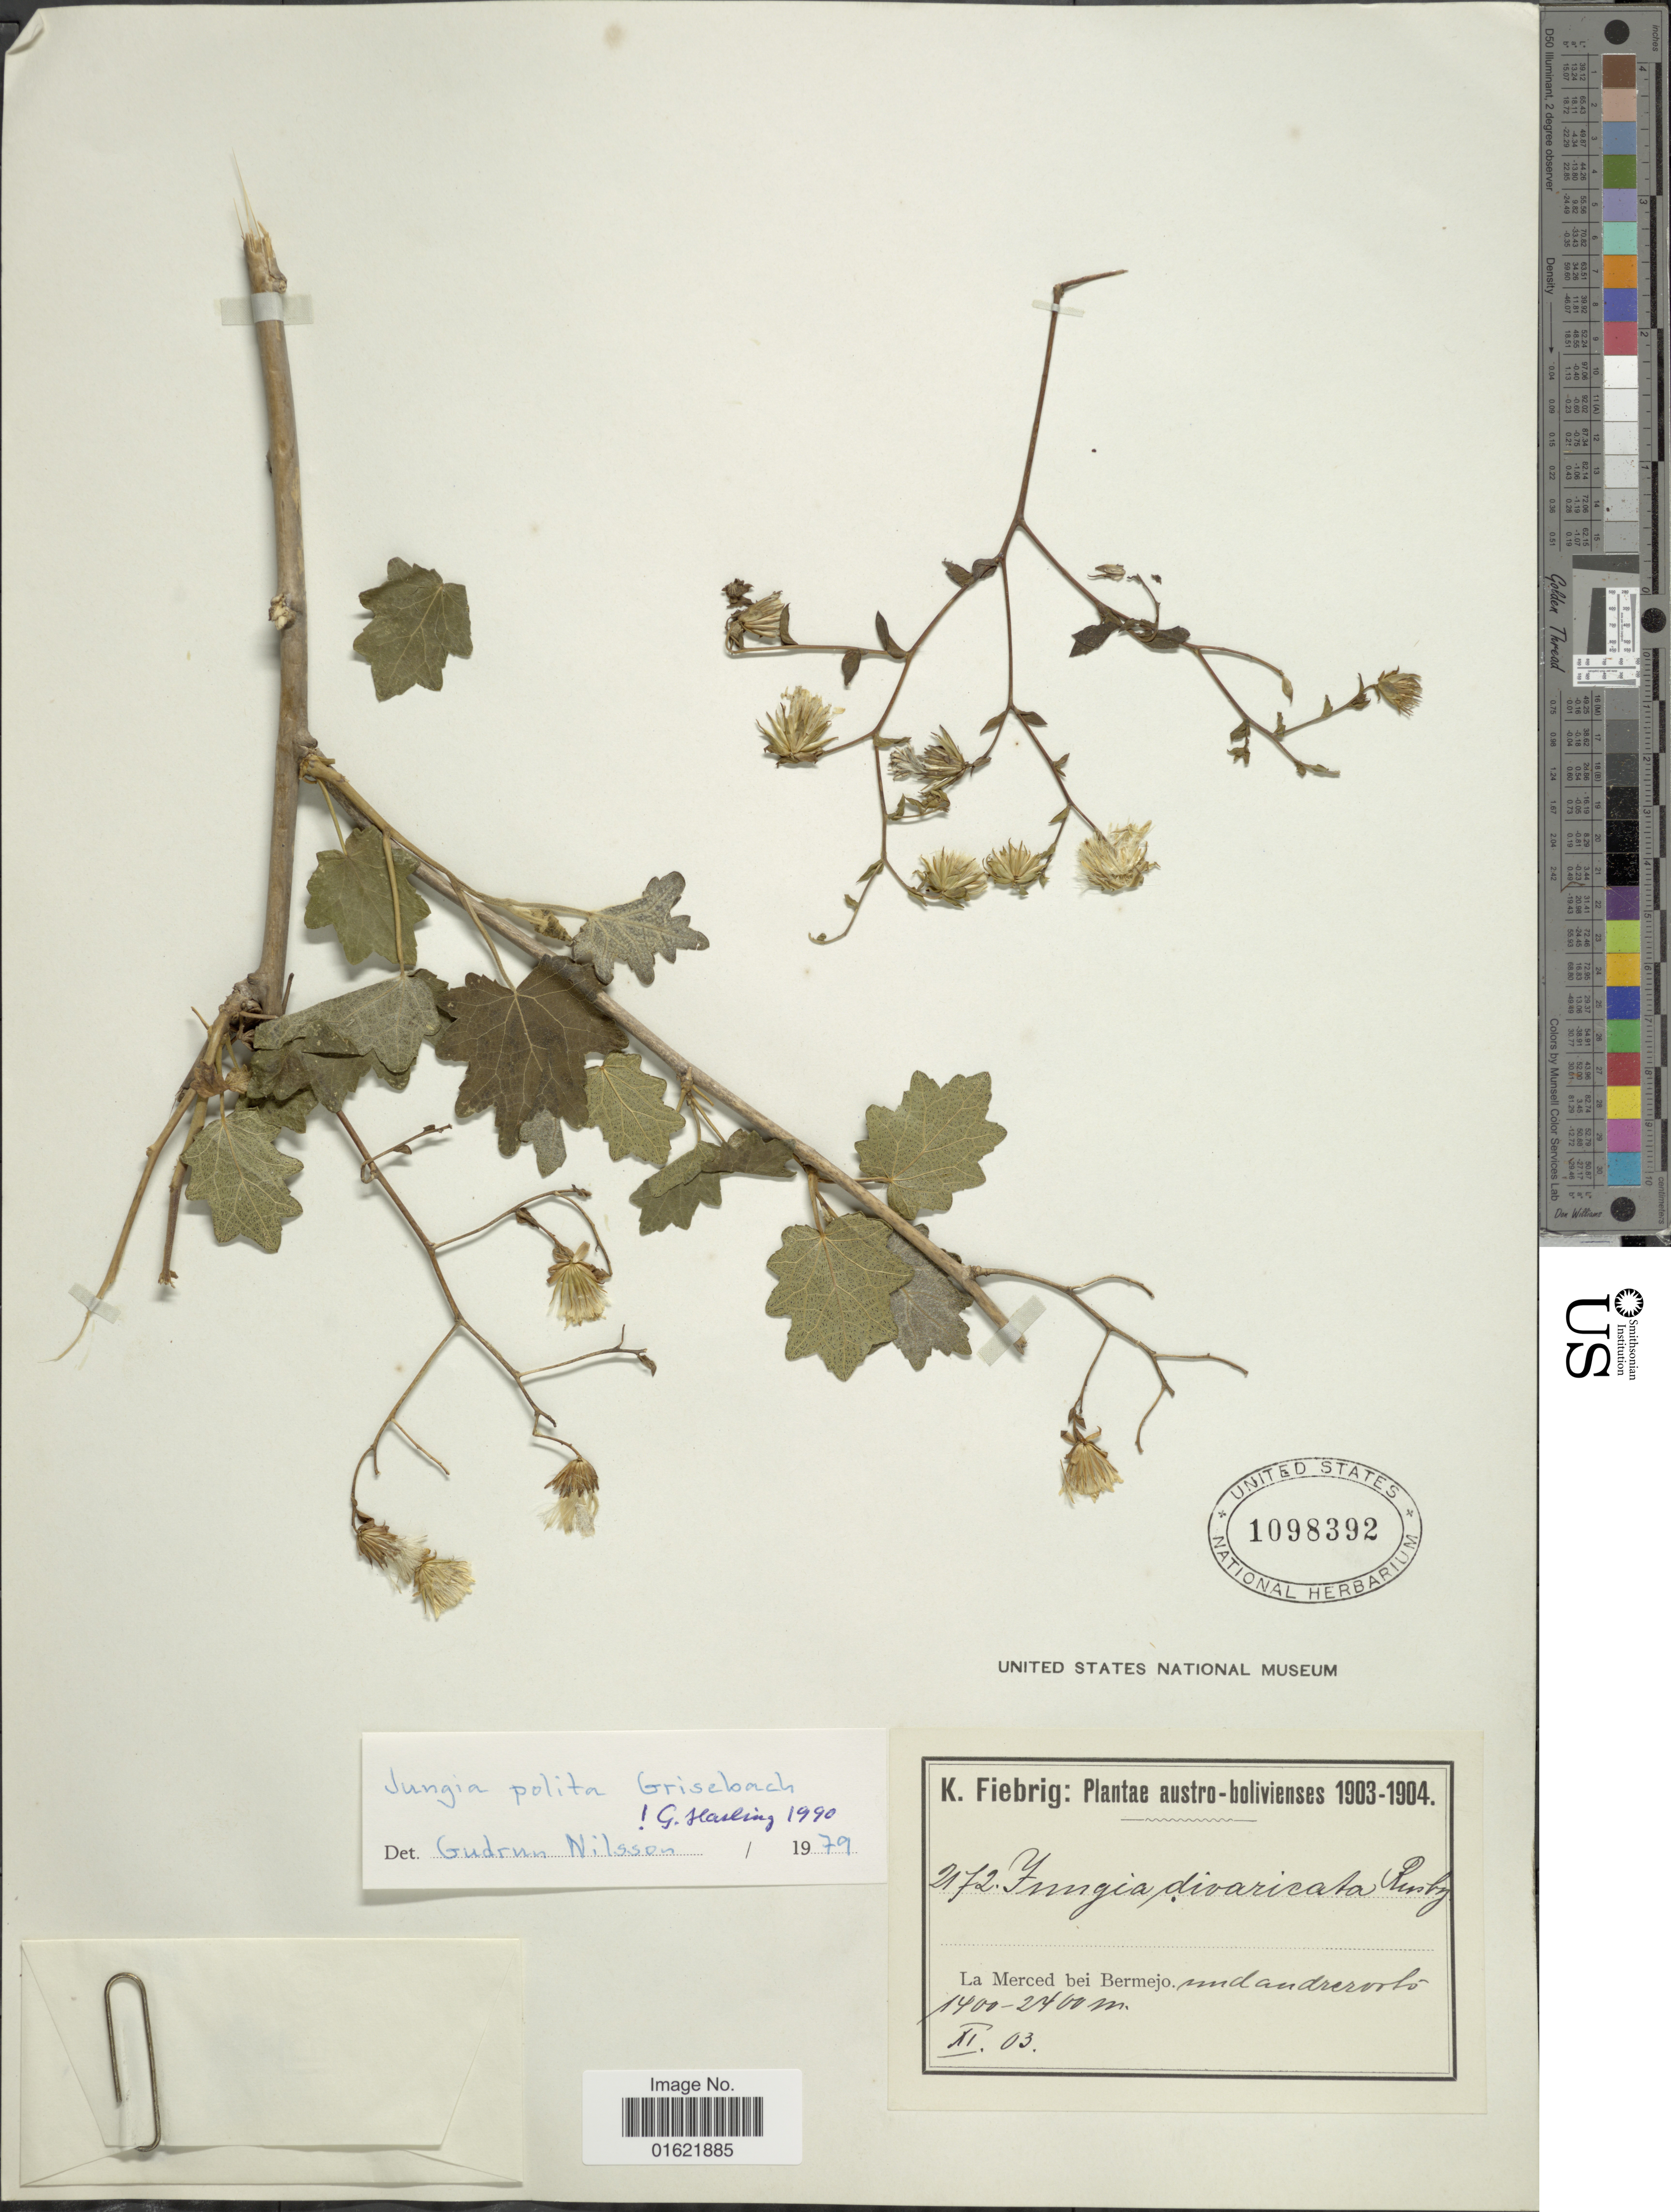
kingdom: Plantae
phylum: Tracheophyta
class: Magnoliopsida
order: Asterales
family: Asteraceae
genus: Jungia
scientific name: Jungia polita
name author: Griseb.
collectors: K. Fiebrig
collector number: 2172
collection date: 1903-11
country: Bolivia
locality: La Merced bei Bermejo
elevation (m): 1400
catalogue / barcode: US 1098392